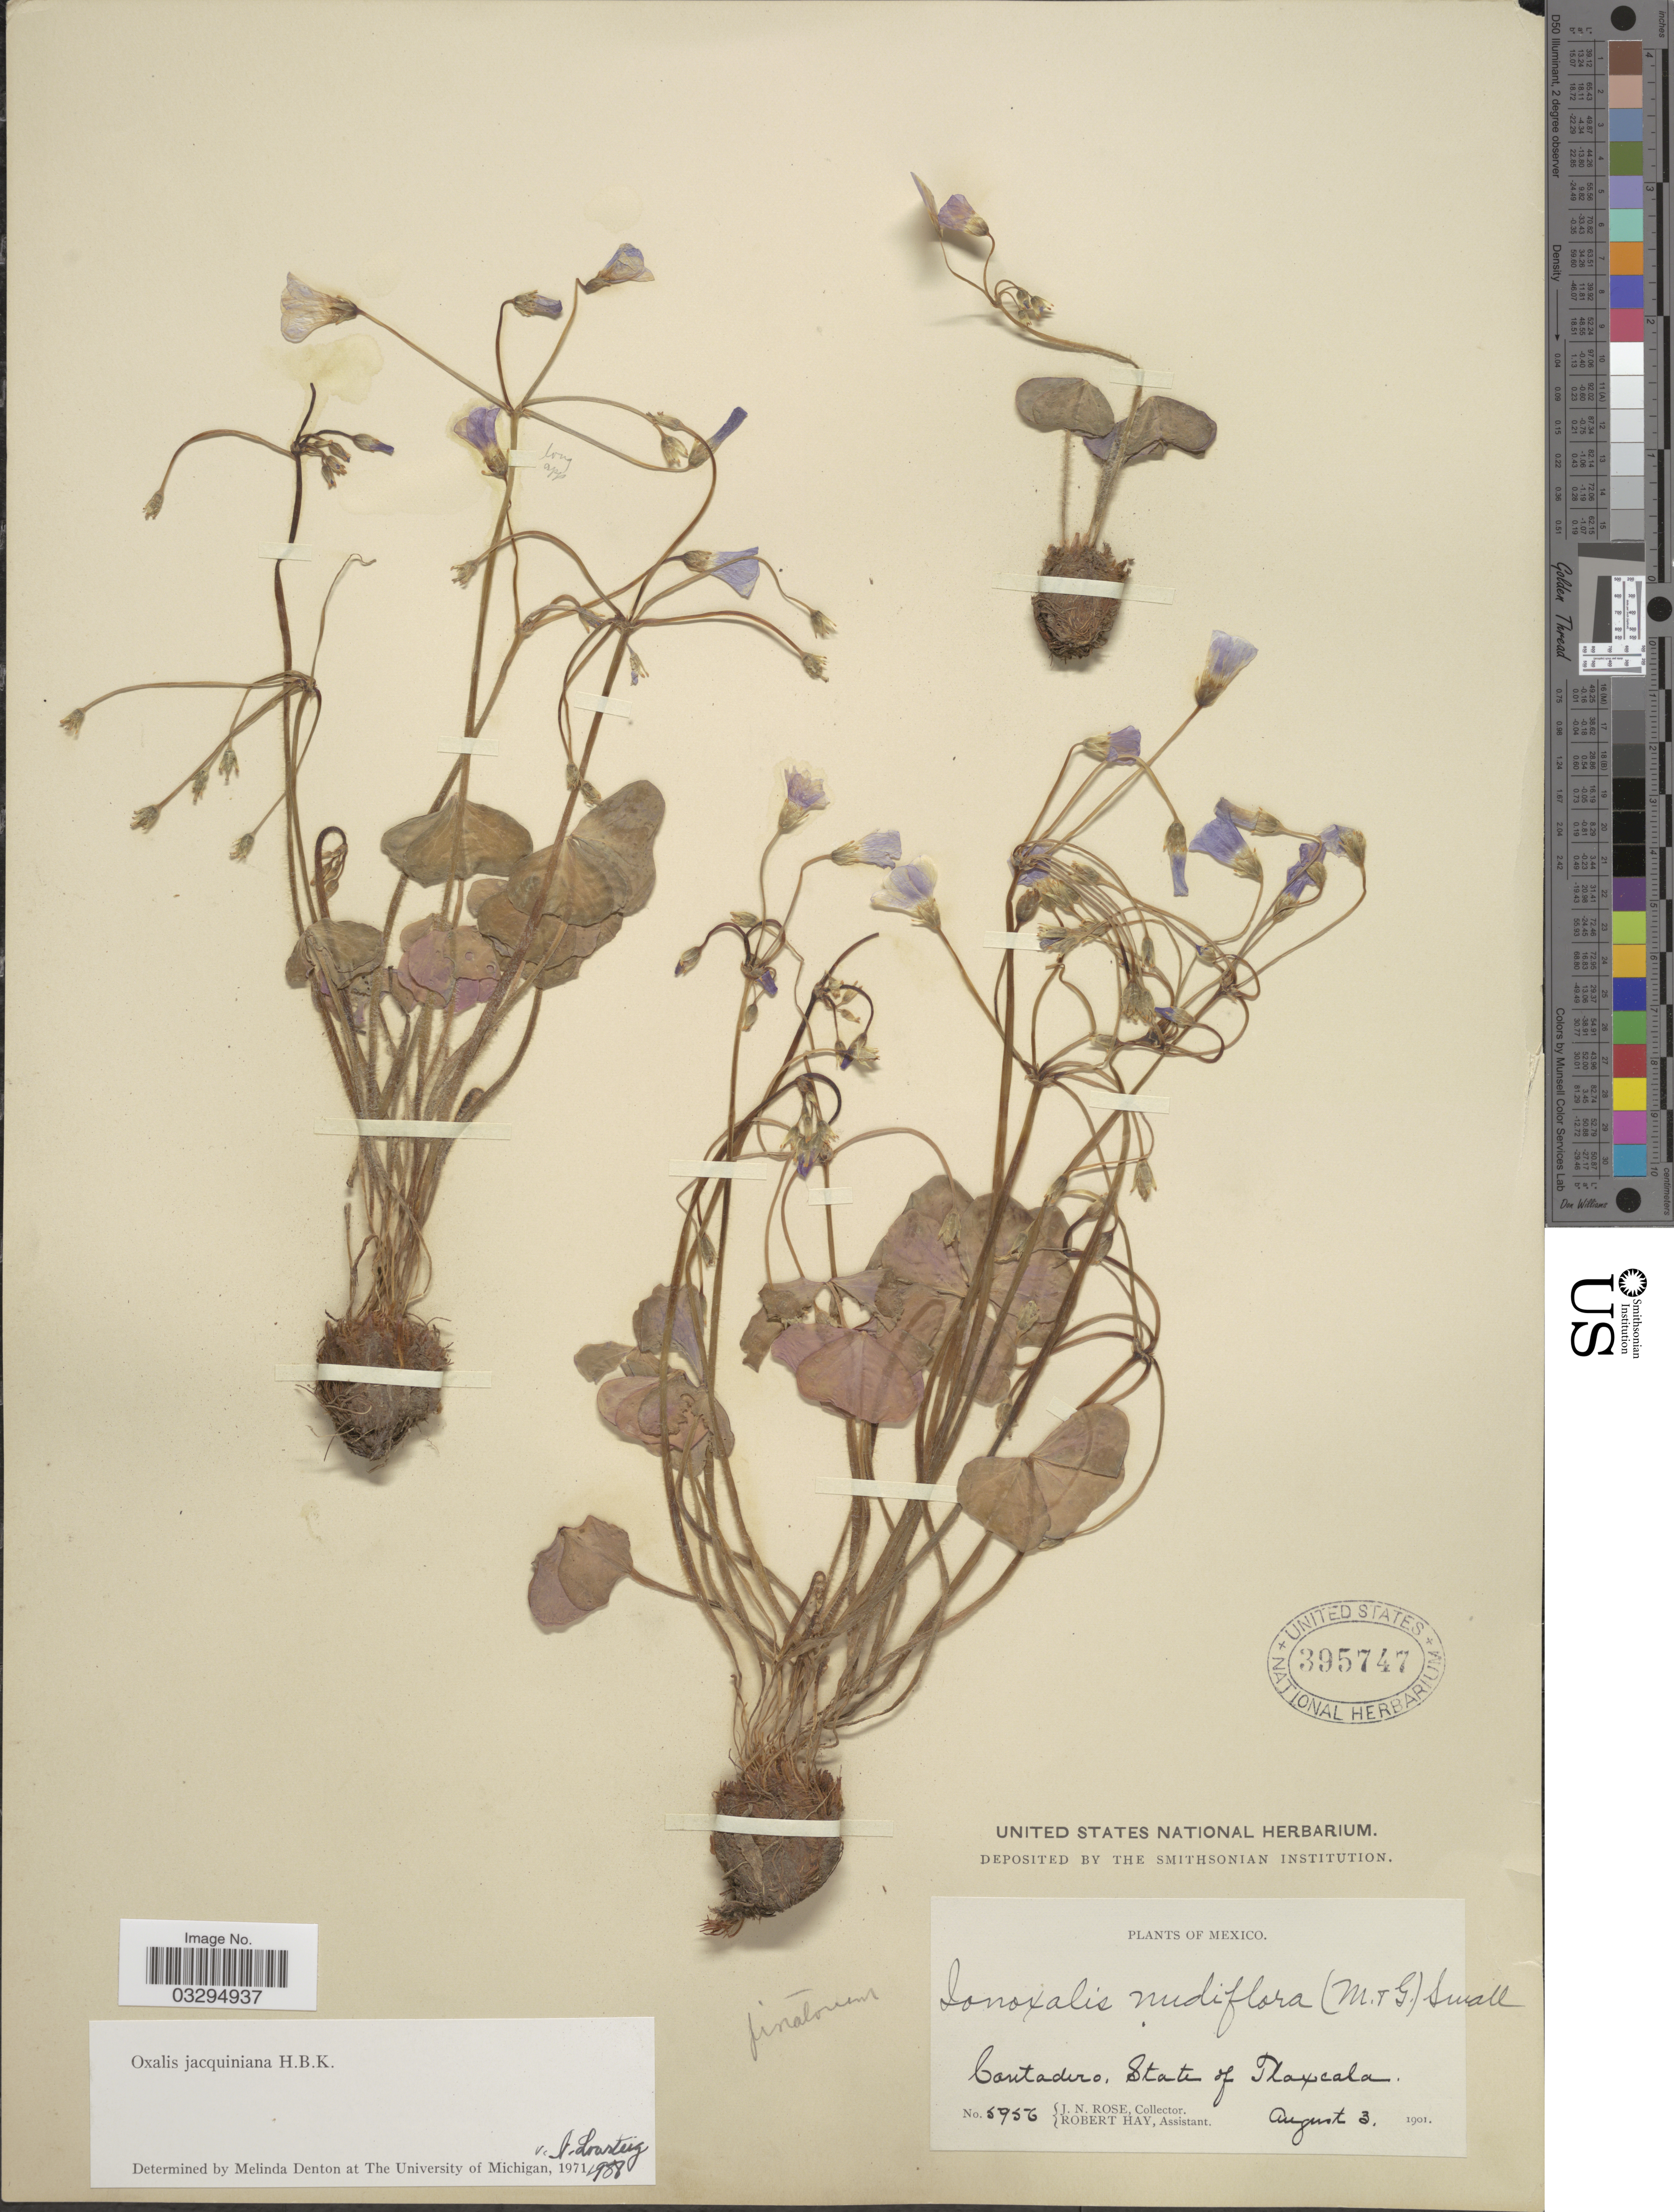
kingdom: Plantae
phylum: Tracheophyta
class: Magnoliopsida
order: Oxalidales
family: Oxalidaceae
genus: Oxalis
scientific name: Oxalis jacquiniana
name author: Kunth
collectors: J. N. Rose & R. Hay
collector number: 5956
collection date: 1901-08-03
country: Mexico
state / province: Tlaxcala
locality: Cantadero.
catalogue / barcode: US 395747